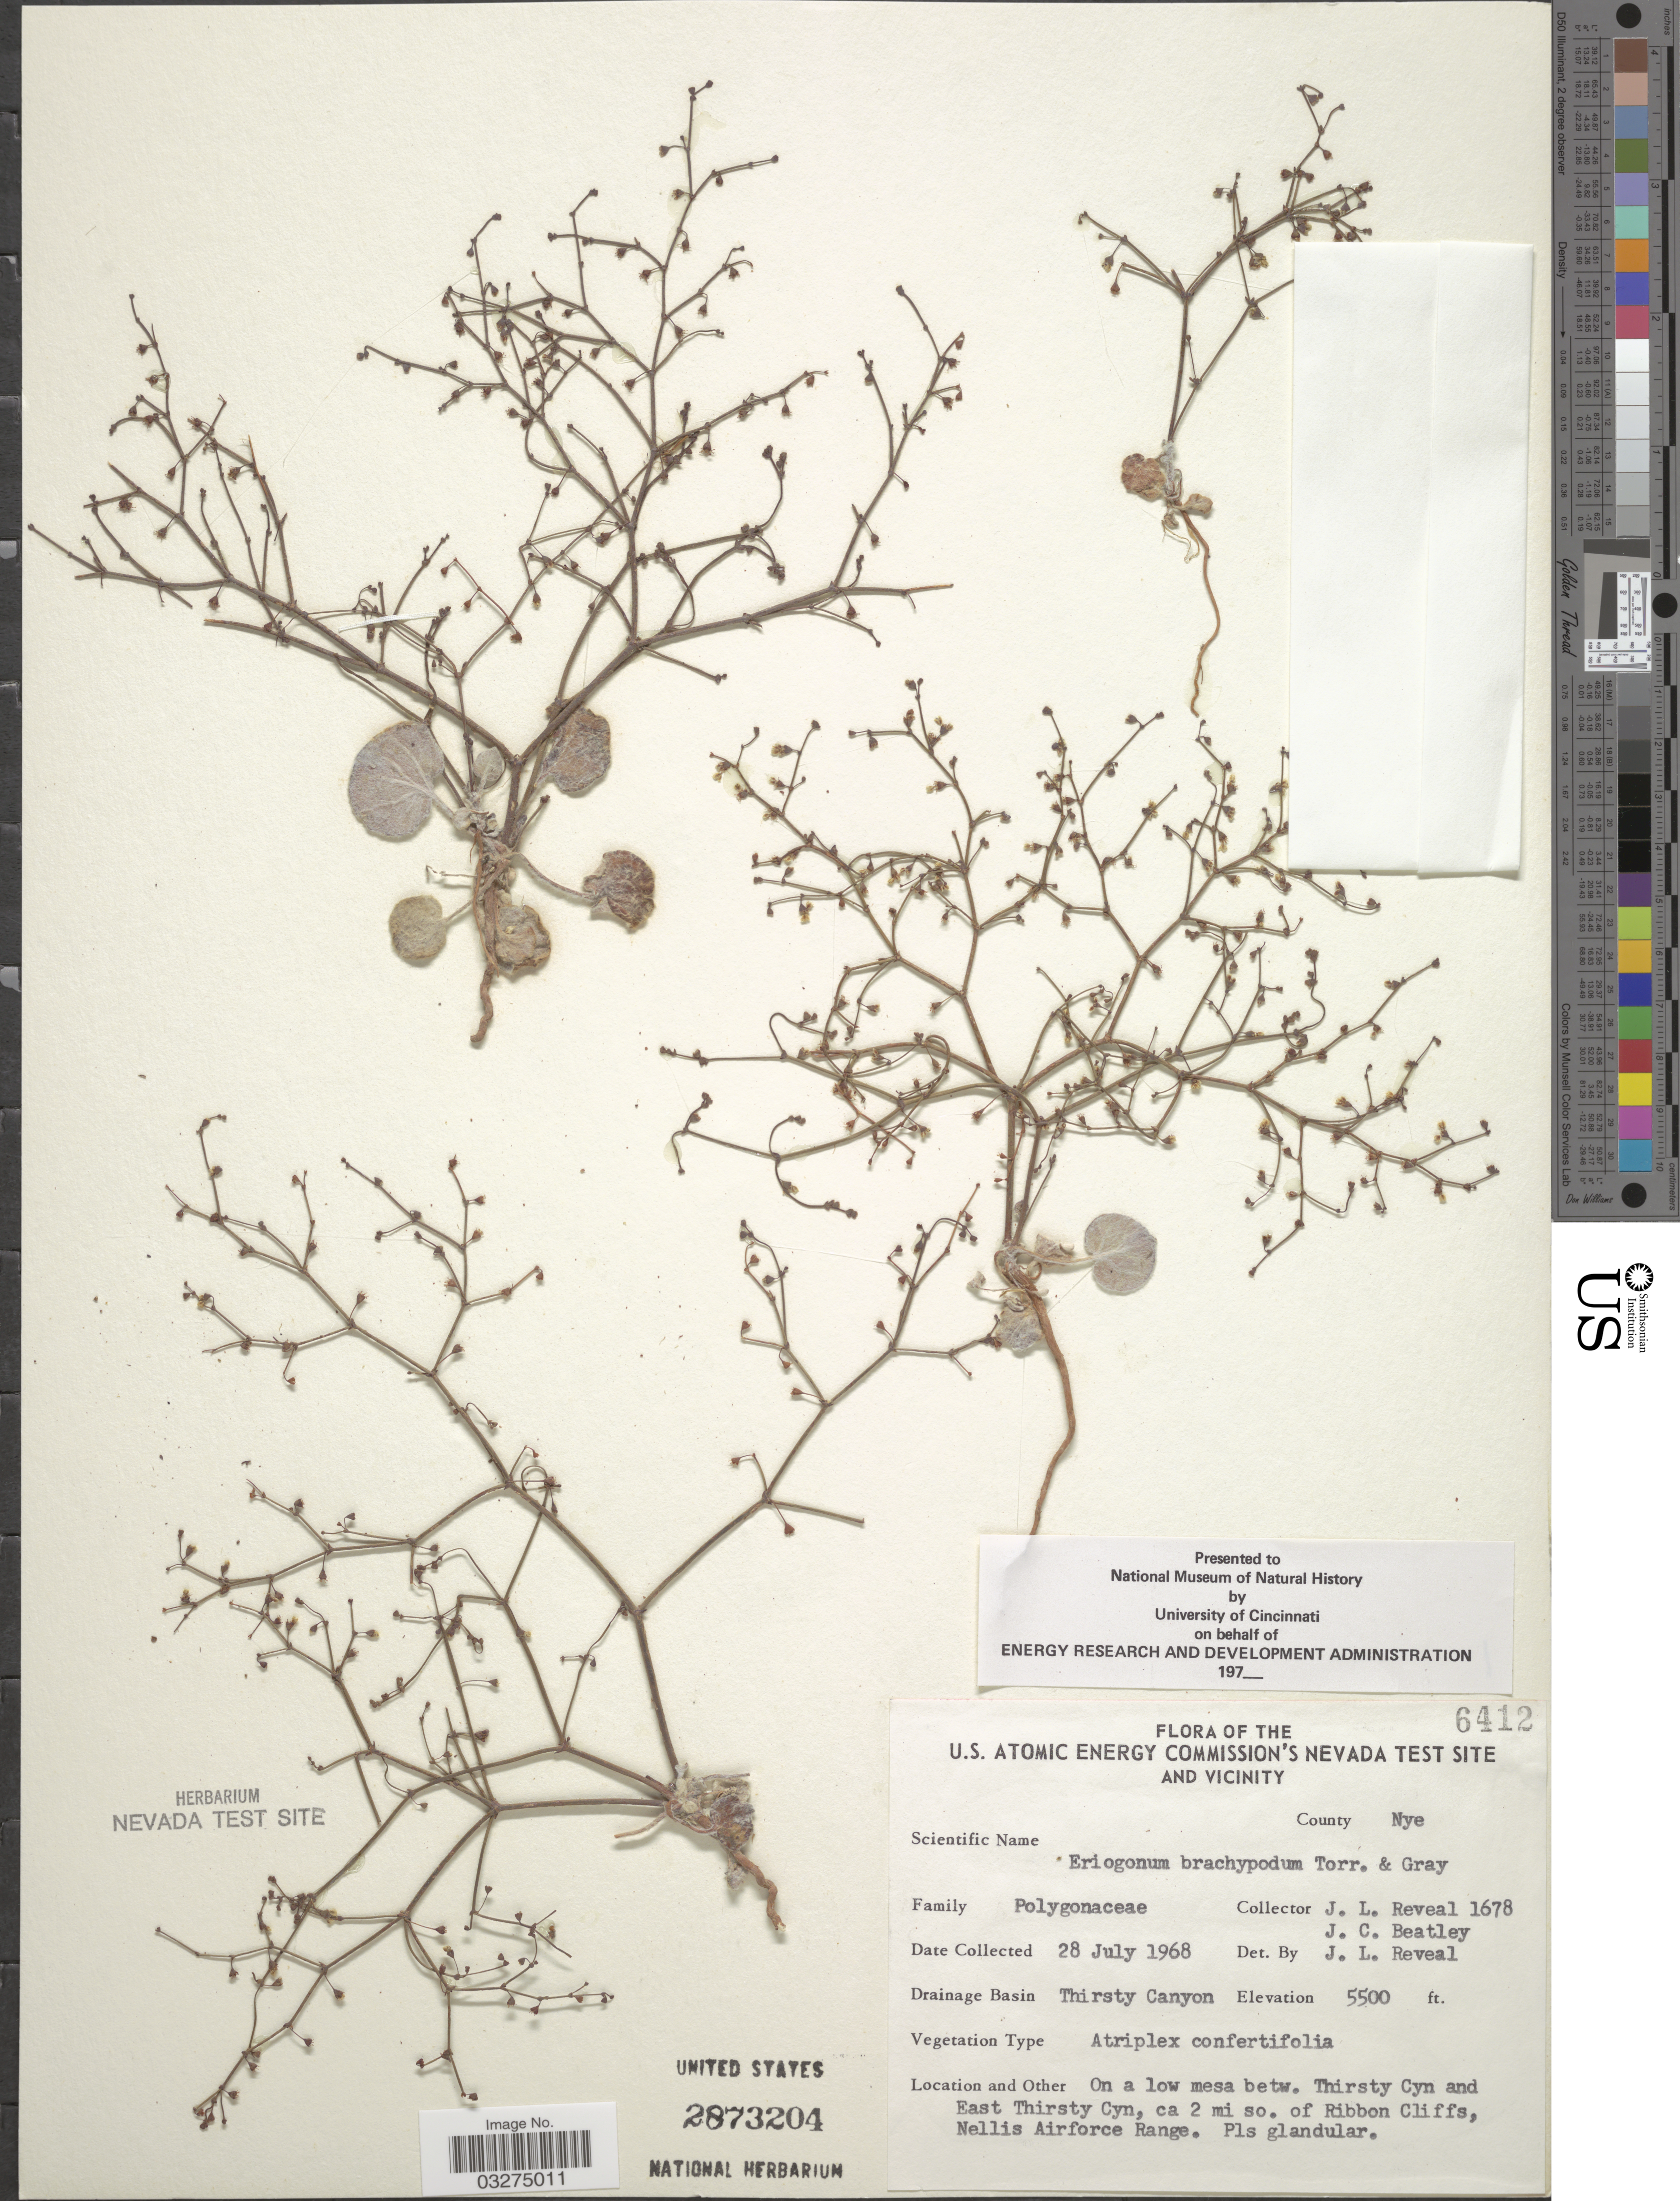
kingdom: Plantae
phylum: Tracheophyta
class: Magnoliopsida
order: Caryophyllales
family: Polygonaceae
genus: Eriogonum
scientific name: Eriogonum brachypodum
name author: Torr. & A. Gray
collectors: J. L. Reveal & J. C. Beatley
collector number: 6412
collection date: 1968-07-28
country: United States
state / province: Nevada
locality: U. S. Atomic Energy Commission's Nevada Test Site and Vicinity. County Nye. Drainage Basin Thirsty Canyon. Thirsty Cyn and East Thirsty Cyn, ca 2 mi so. of Ribbon Cliffs, Nellos Airforce Range.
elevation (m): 1676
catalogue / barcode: US 2873204